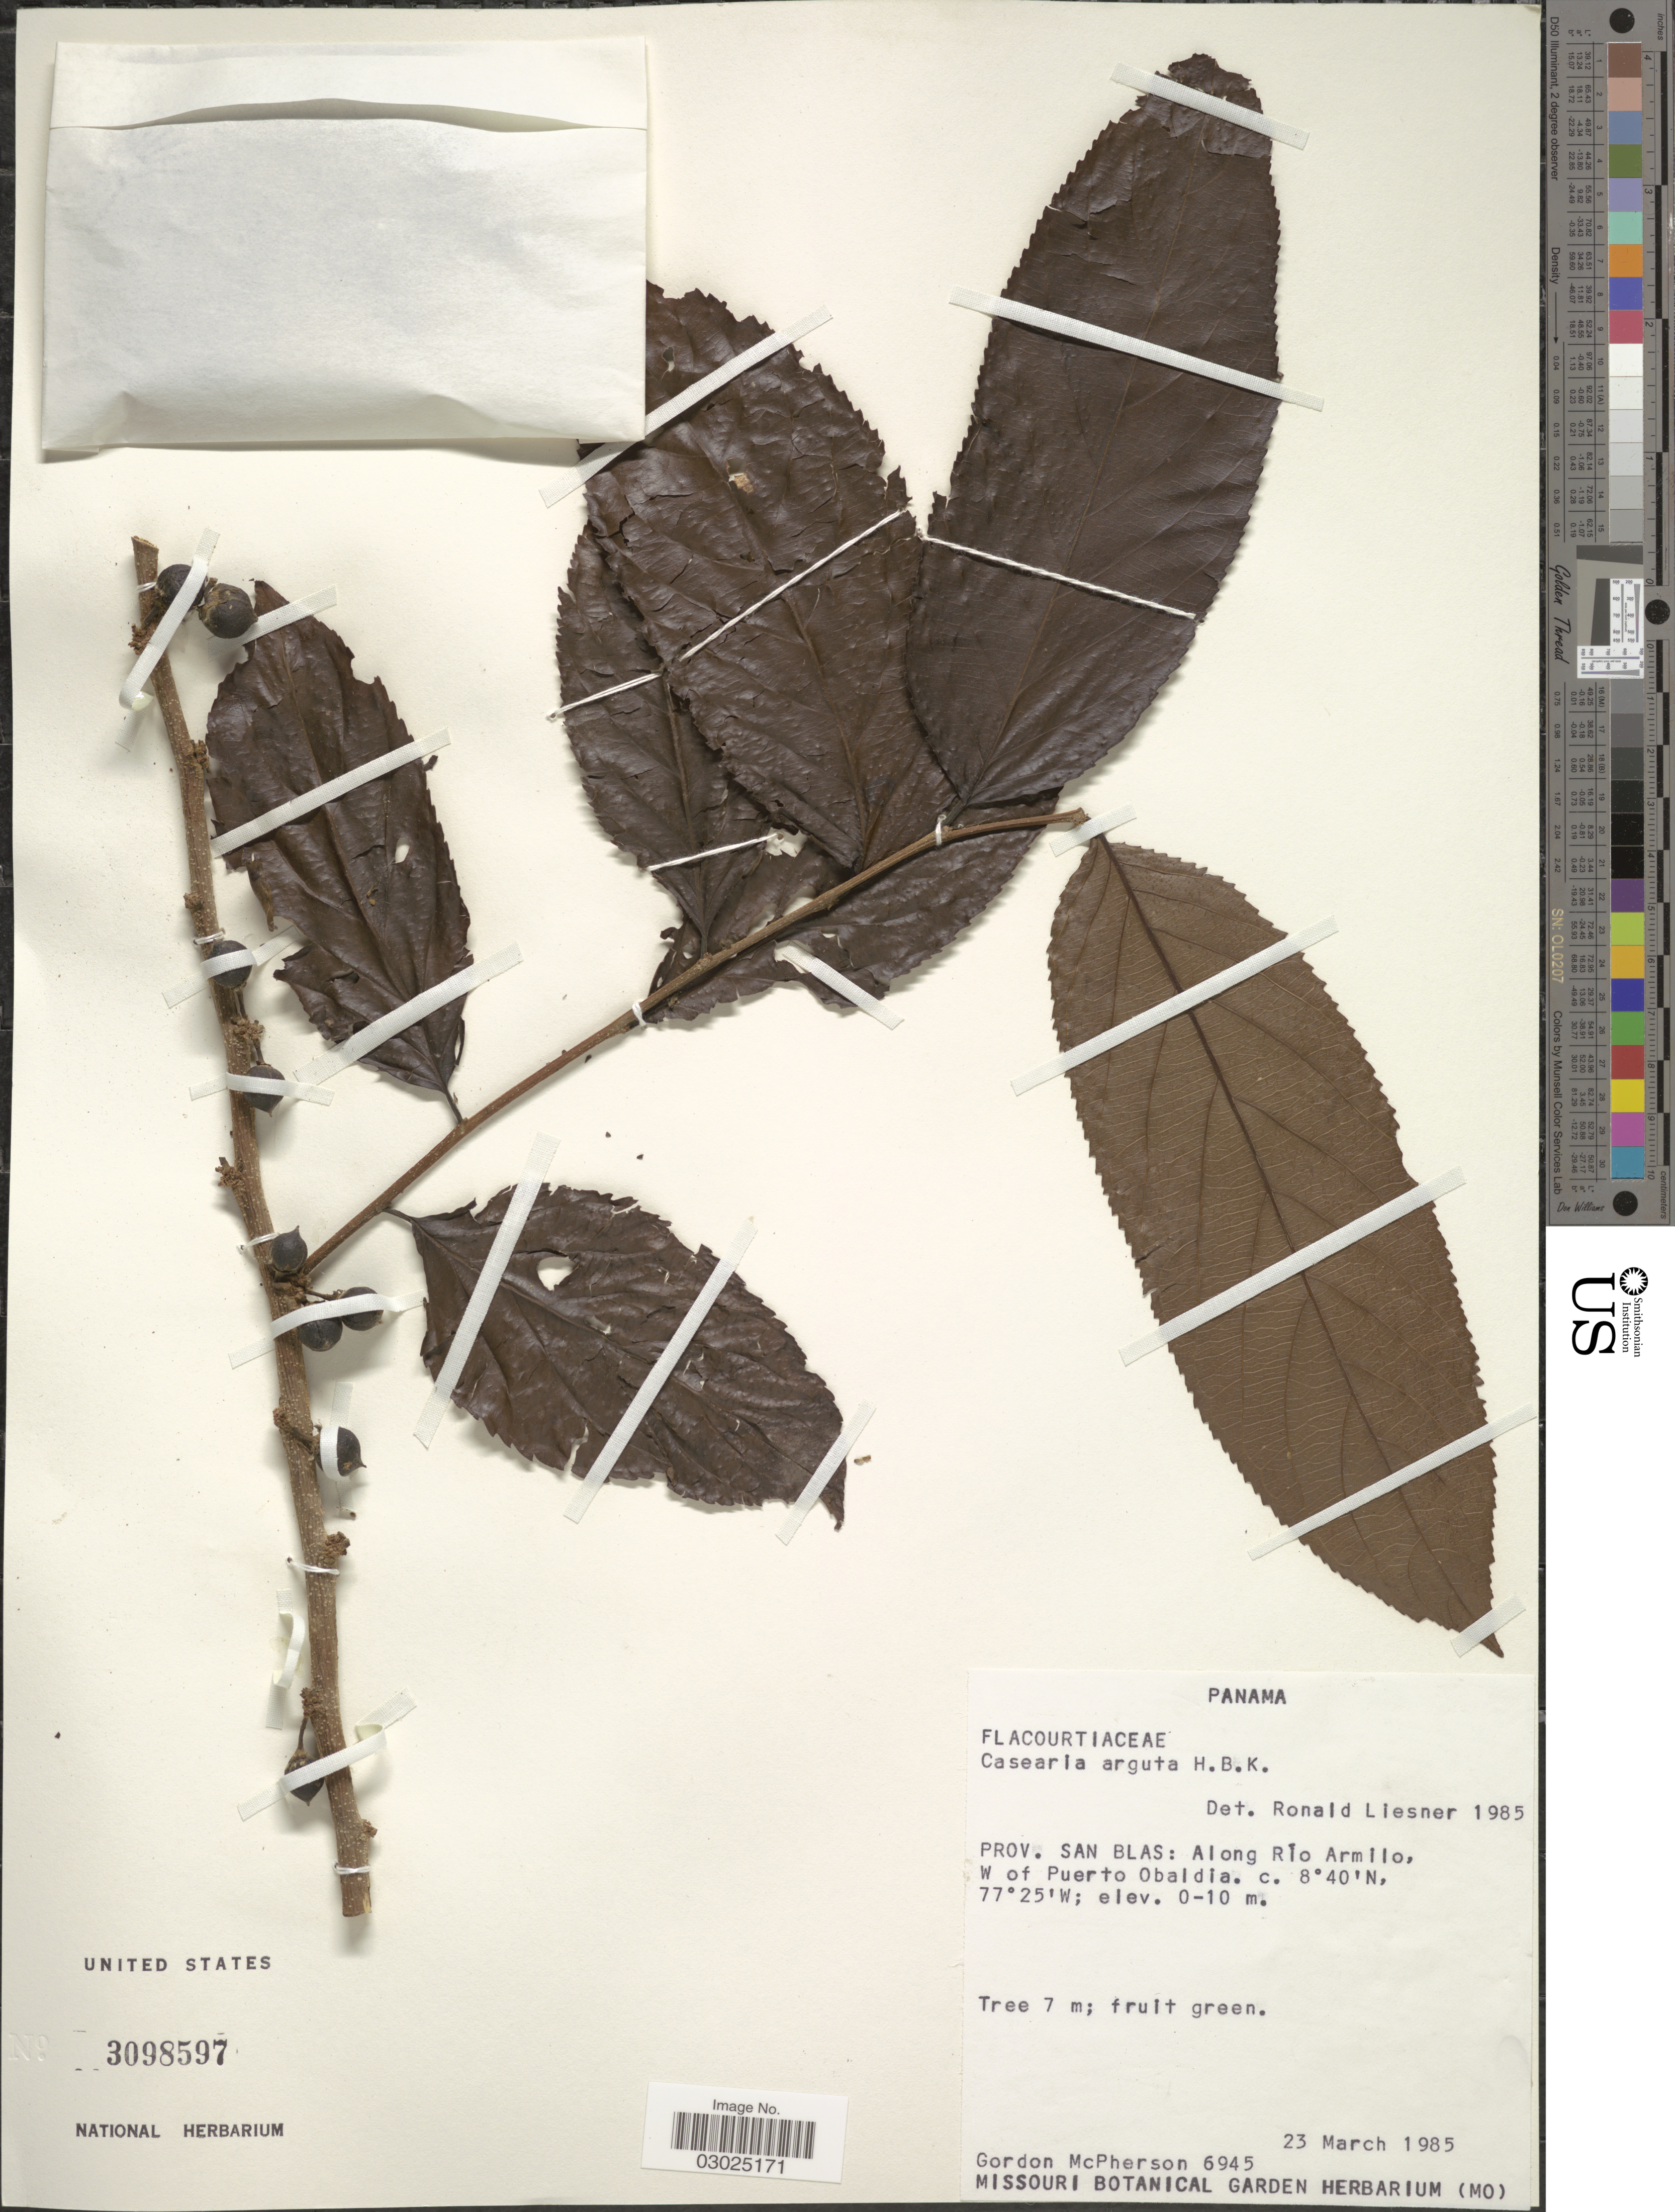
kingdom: Plantae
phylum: Tracheophyta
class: Magnoliopsida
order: Malpighiales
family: Salicaceae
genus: Casearia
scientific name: Casearia arguta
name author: Kunth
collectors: G. D. McPherson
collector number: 6945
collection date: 1985-03-23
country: Panama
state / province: Kuna Yala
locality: Along Río Armilo, W of Puerto Obaldia.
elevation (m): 0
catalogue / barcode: US 3098597